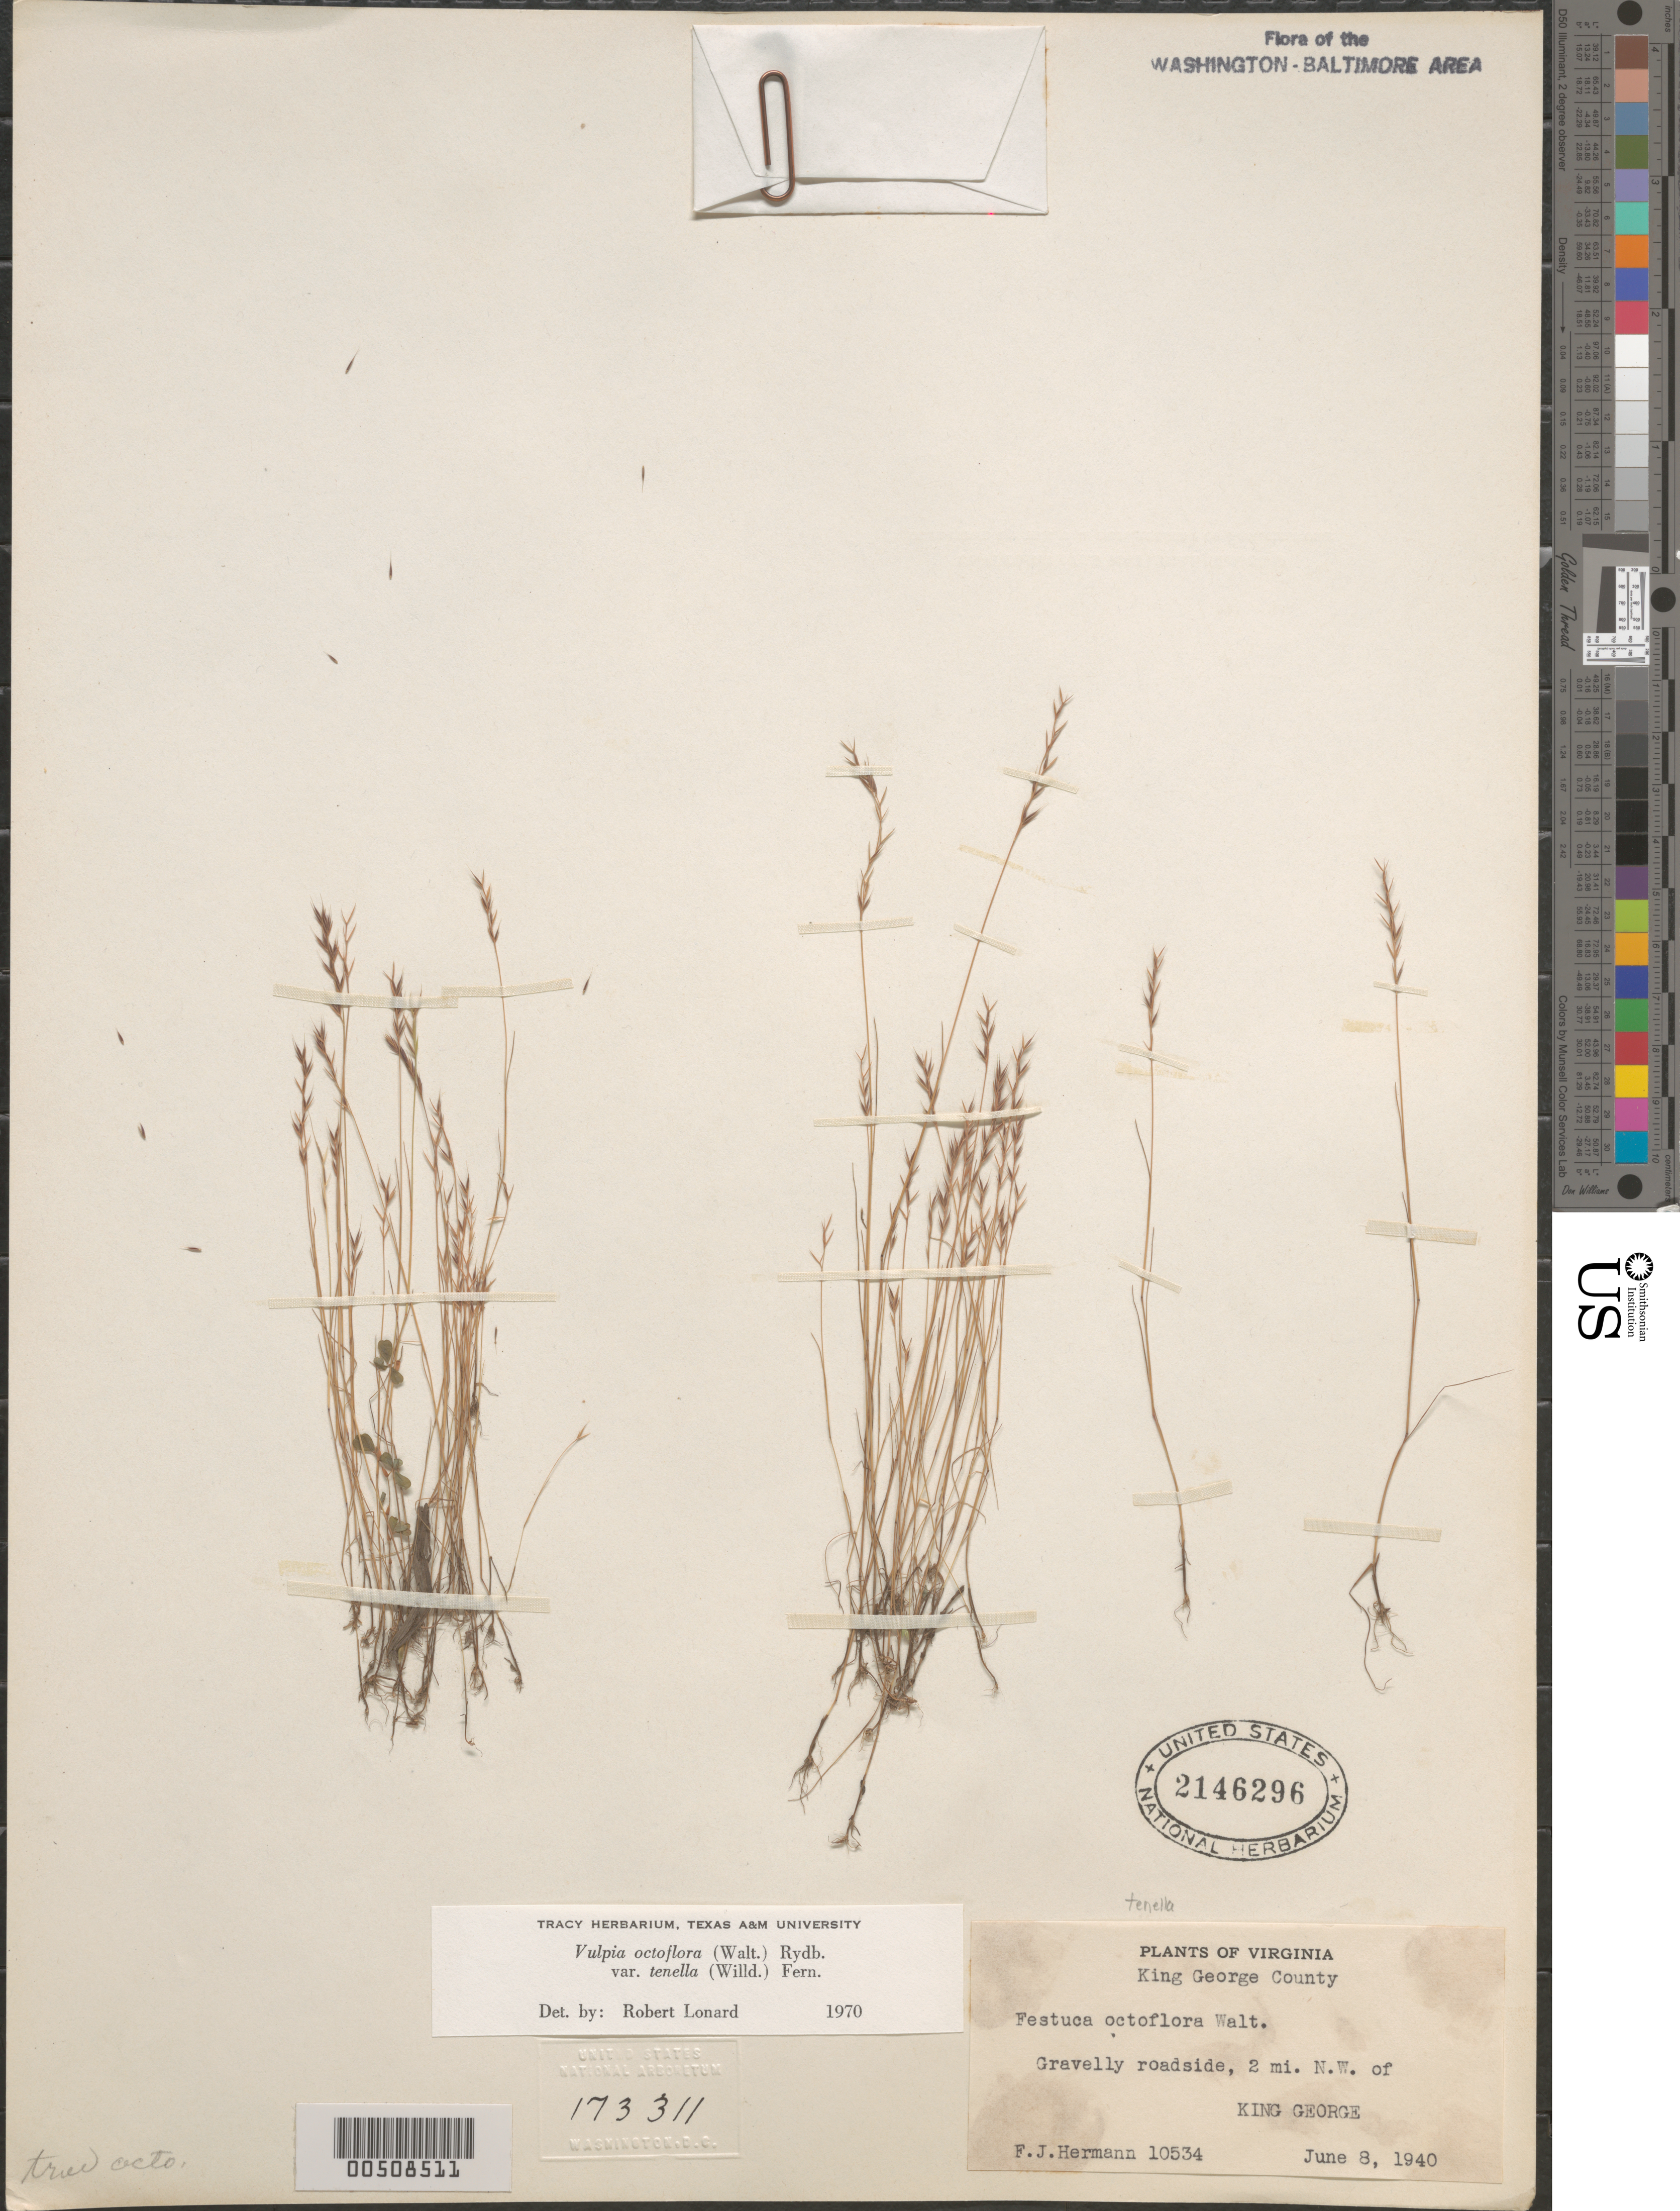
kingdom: Plantae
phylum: Tracheophyta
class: Liliopsida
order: Poales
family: Poaceae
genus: Festuca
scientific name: Festuca subverticillata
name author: (Pers.) E.B. Alexeev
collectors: F. J. Hermann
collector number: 10534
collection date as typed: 08 Jun 1940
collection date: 1940-06-08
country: United States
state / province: Virginia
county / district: King George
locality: Gravelly roadside, NW of King George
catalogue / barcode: US 2146296